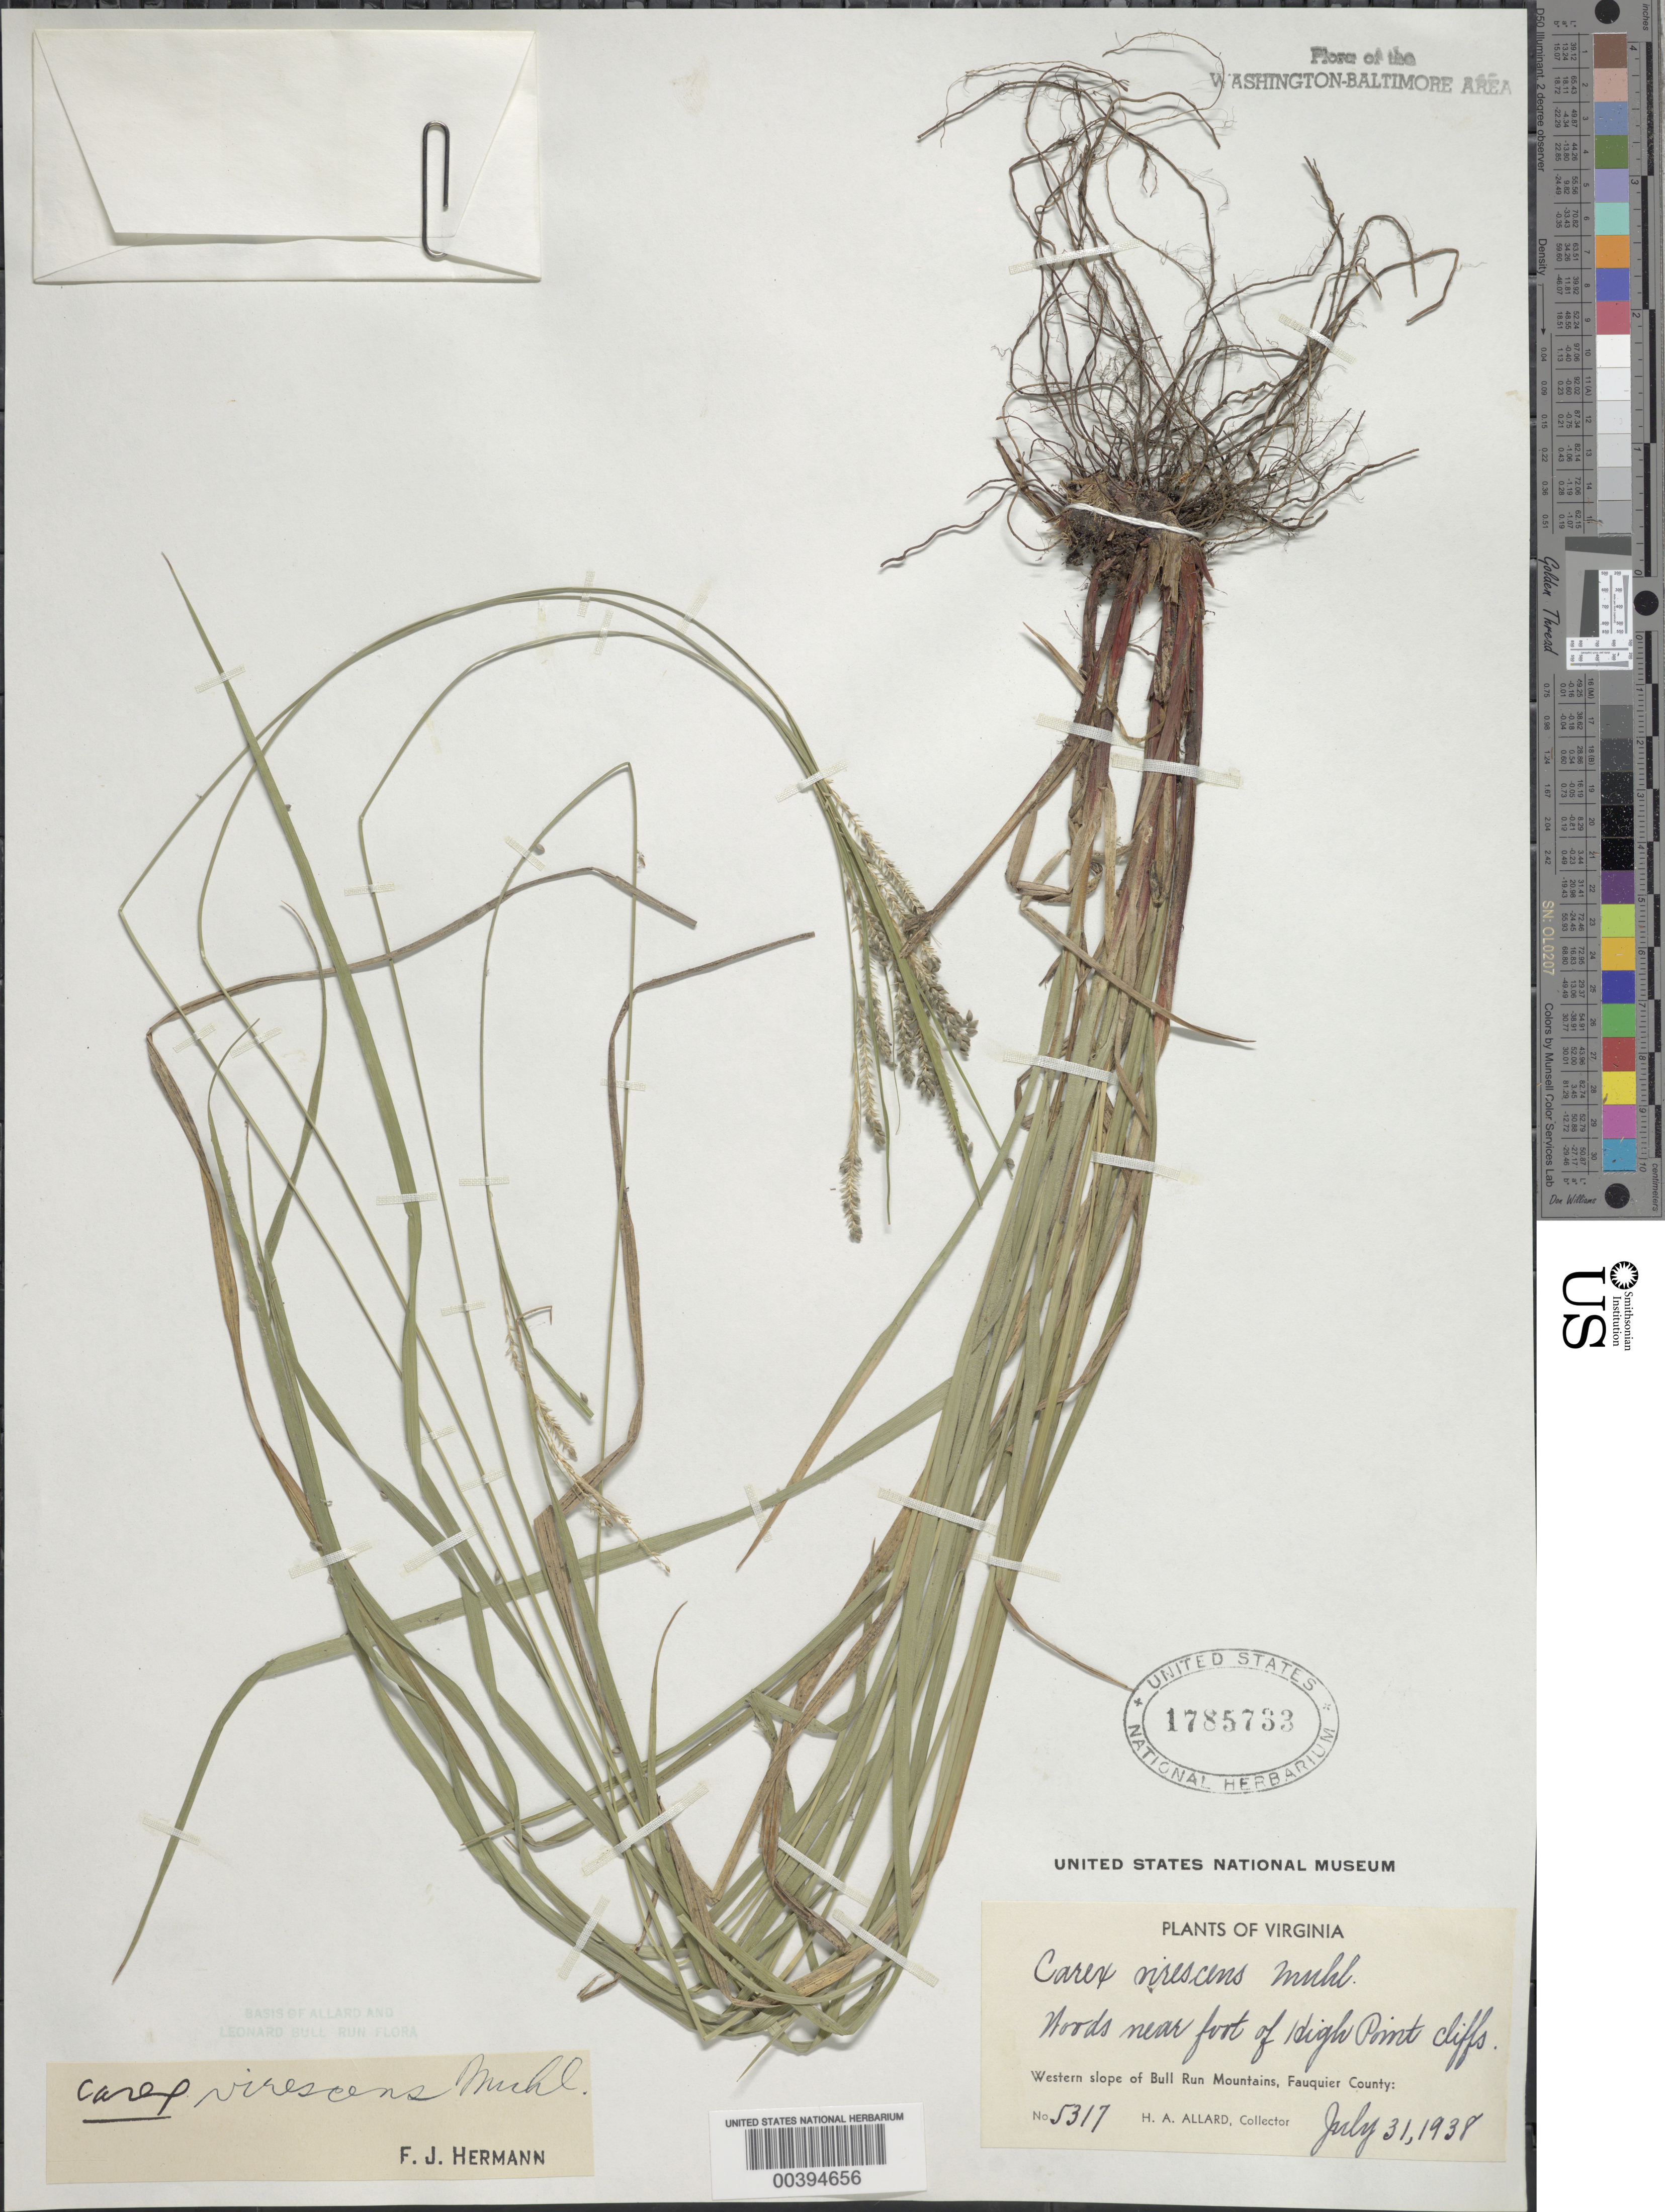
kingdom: Plantae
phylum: Tracheophyta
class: Liliopsida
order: Poales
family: Cyperaceae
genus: Carex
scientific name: Carex virescens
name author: Muhl. ex Willd.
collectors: H. A. Allard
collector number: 5317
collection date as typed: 31 Jul 1938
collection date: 1938-07-31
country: United States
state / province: Virginia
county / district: Fauquier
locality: High Point cliffs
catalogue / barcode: US 1785733